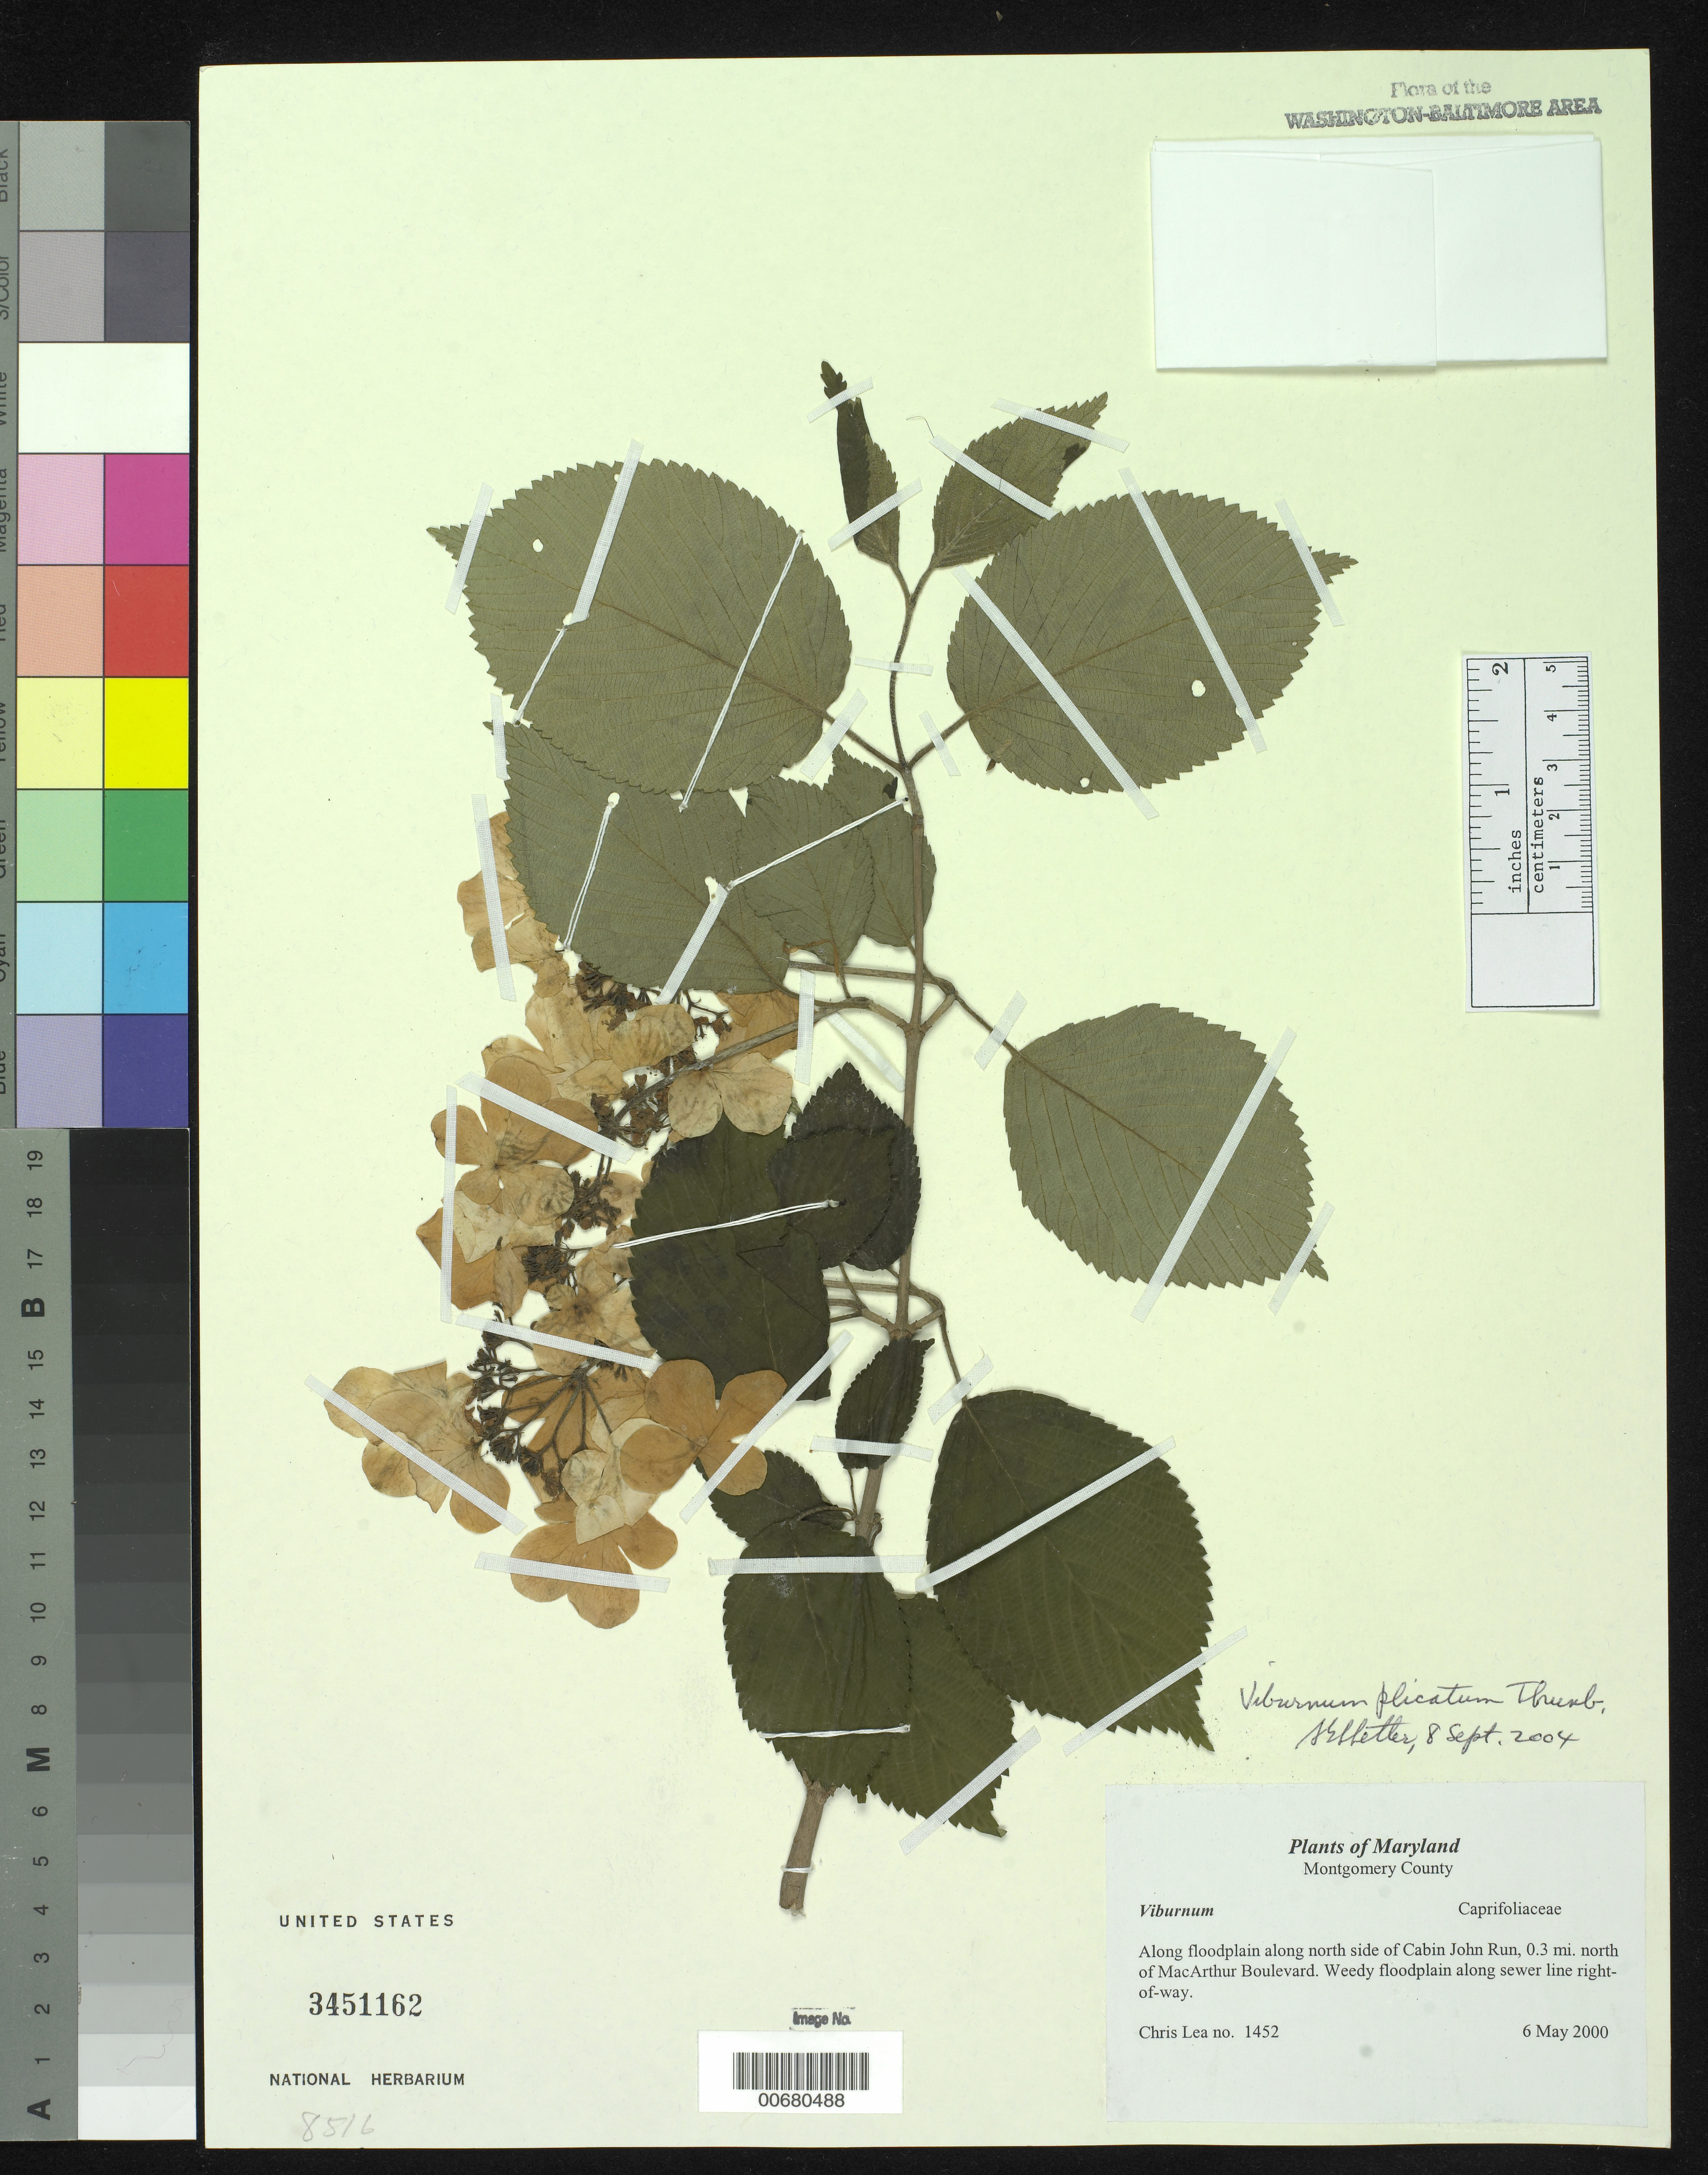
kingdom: Plantae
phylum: Tracheophyta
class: Magnoliopsida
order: Dipsacales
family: Viburnaceae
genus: Viburnum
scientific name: Viburnum plicatum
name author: Thunb.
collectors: C. Lea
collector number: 1452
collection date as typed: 6 May 2000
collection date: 2000-05-06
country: United States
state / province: Maryland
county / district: Montgomery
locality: Along floodplain along north side of Cabin John Run, 0.3 mi. north side of Cabin John Run, 0.3 mi. north of MacArthur Boulevard.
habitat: Weedy floodplain along sewer line right-of-way.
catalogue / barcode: US 3451162